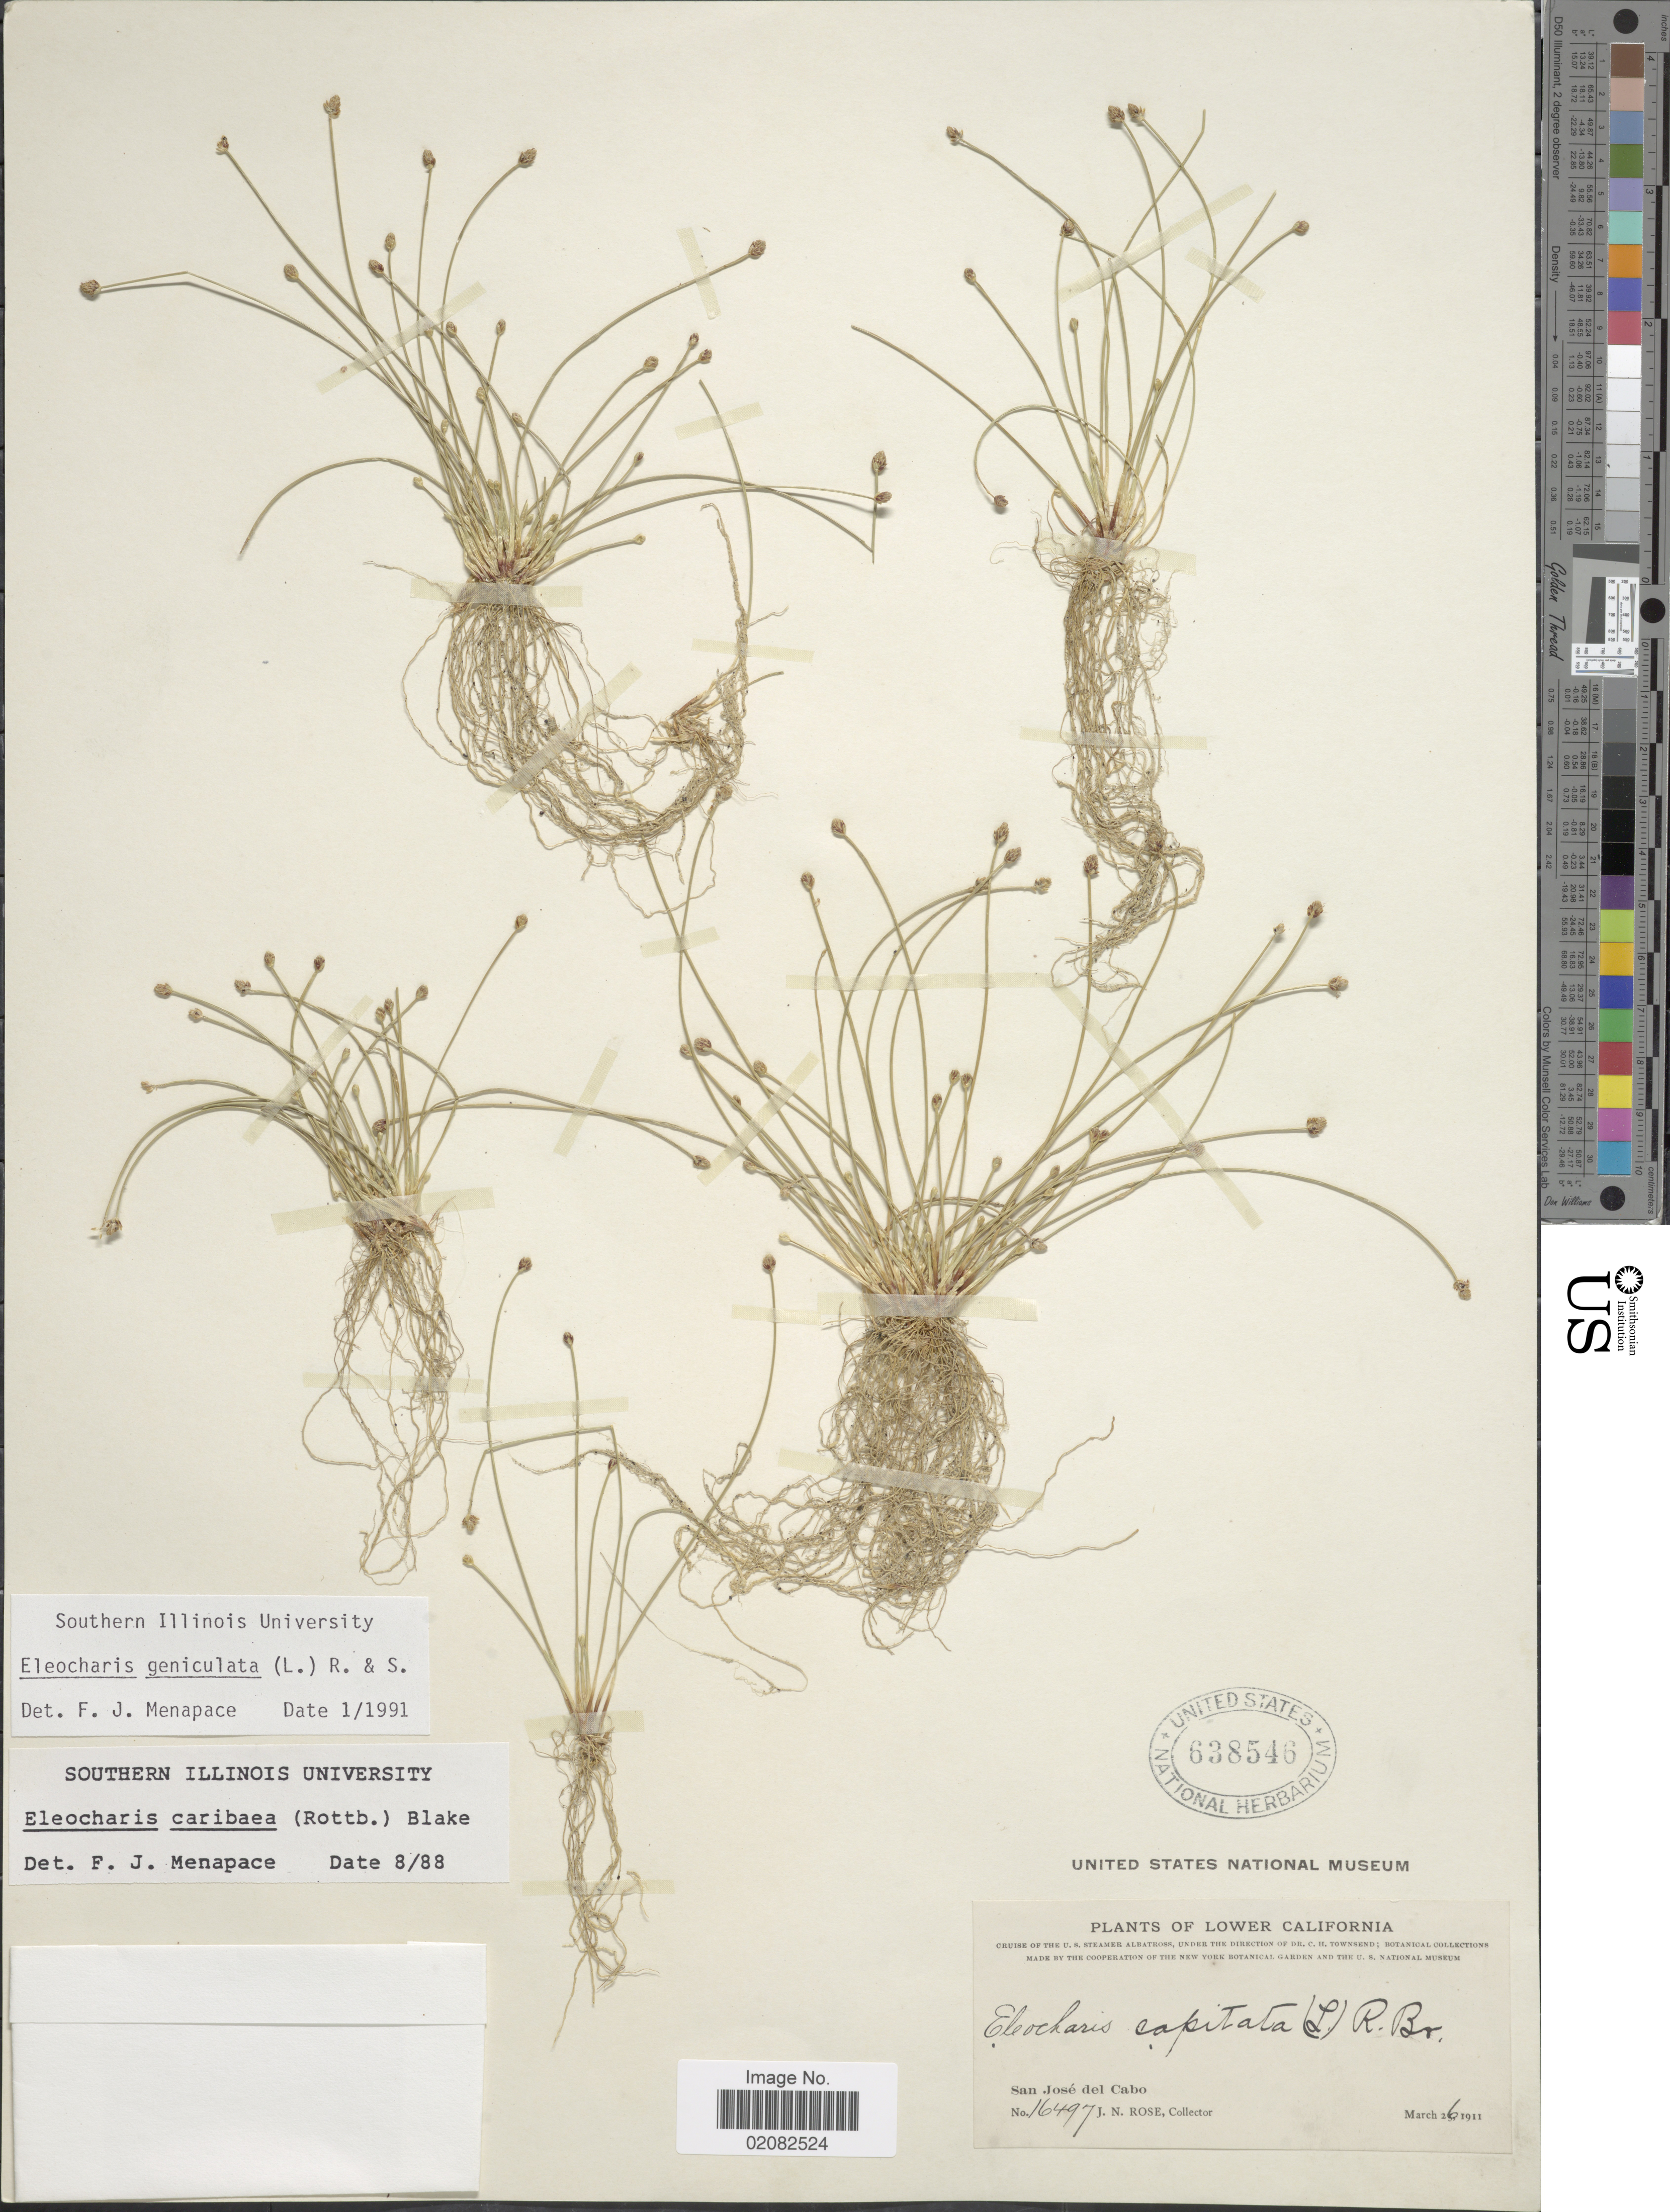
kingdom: Plantae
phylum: Tracheophyta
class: Liliopsida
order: Poales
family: Cyperaceae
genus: Eleocharis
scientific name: Eleocharis geniculata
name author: (L.) Roem. & Schult.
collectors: J. N. Rose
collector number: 16497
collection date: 1911-03-26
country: Mexico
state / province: Baja California Sur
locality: Lower California, San Jose del Cabo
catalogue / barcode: US 638546